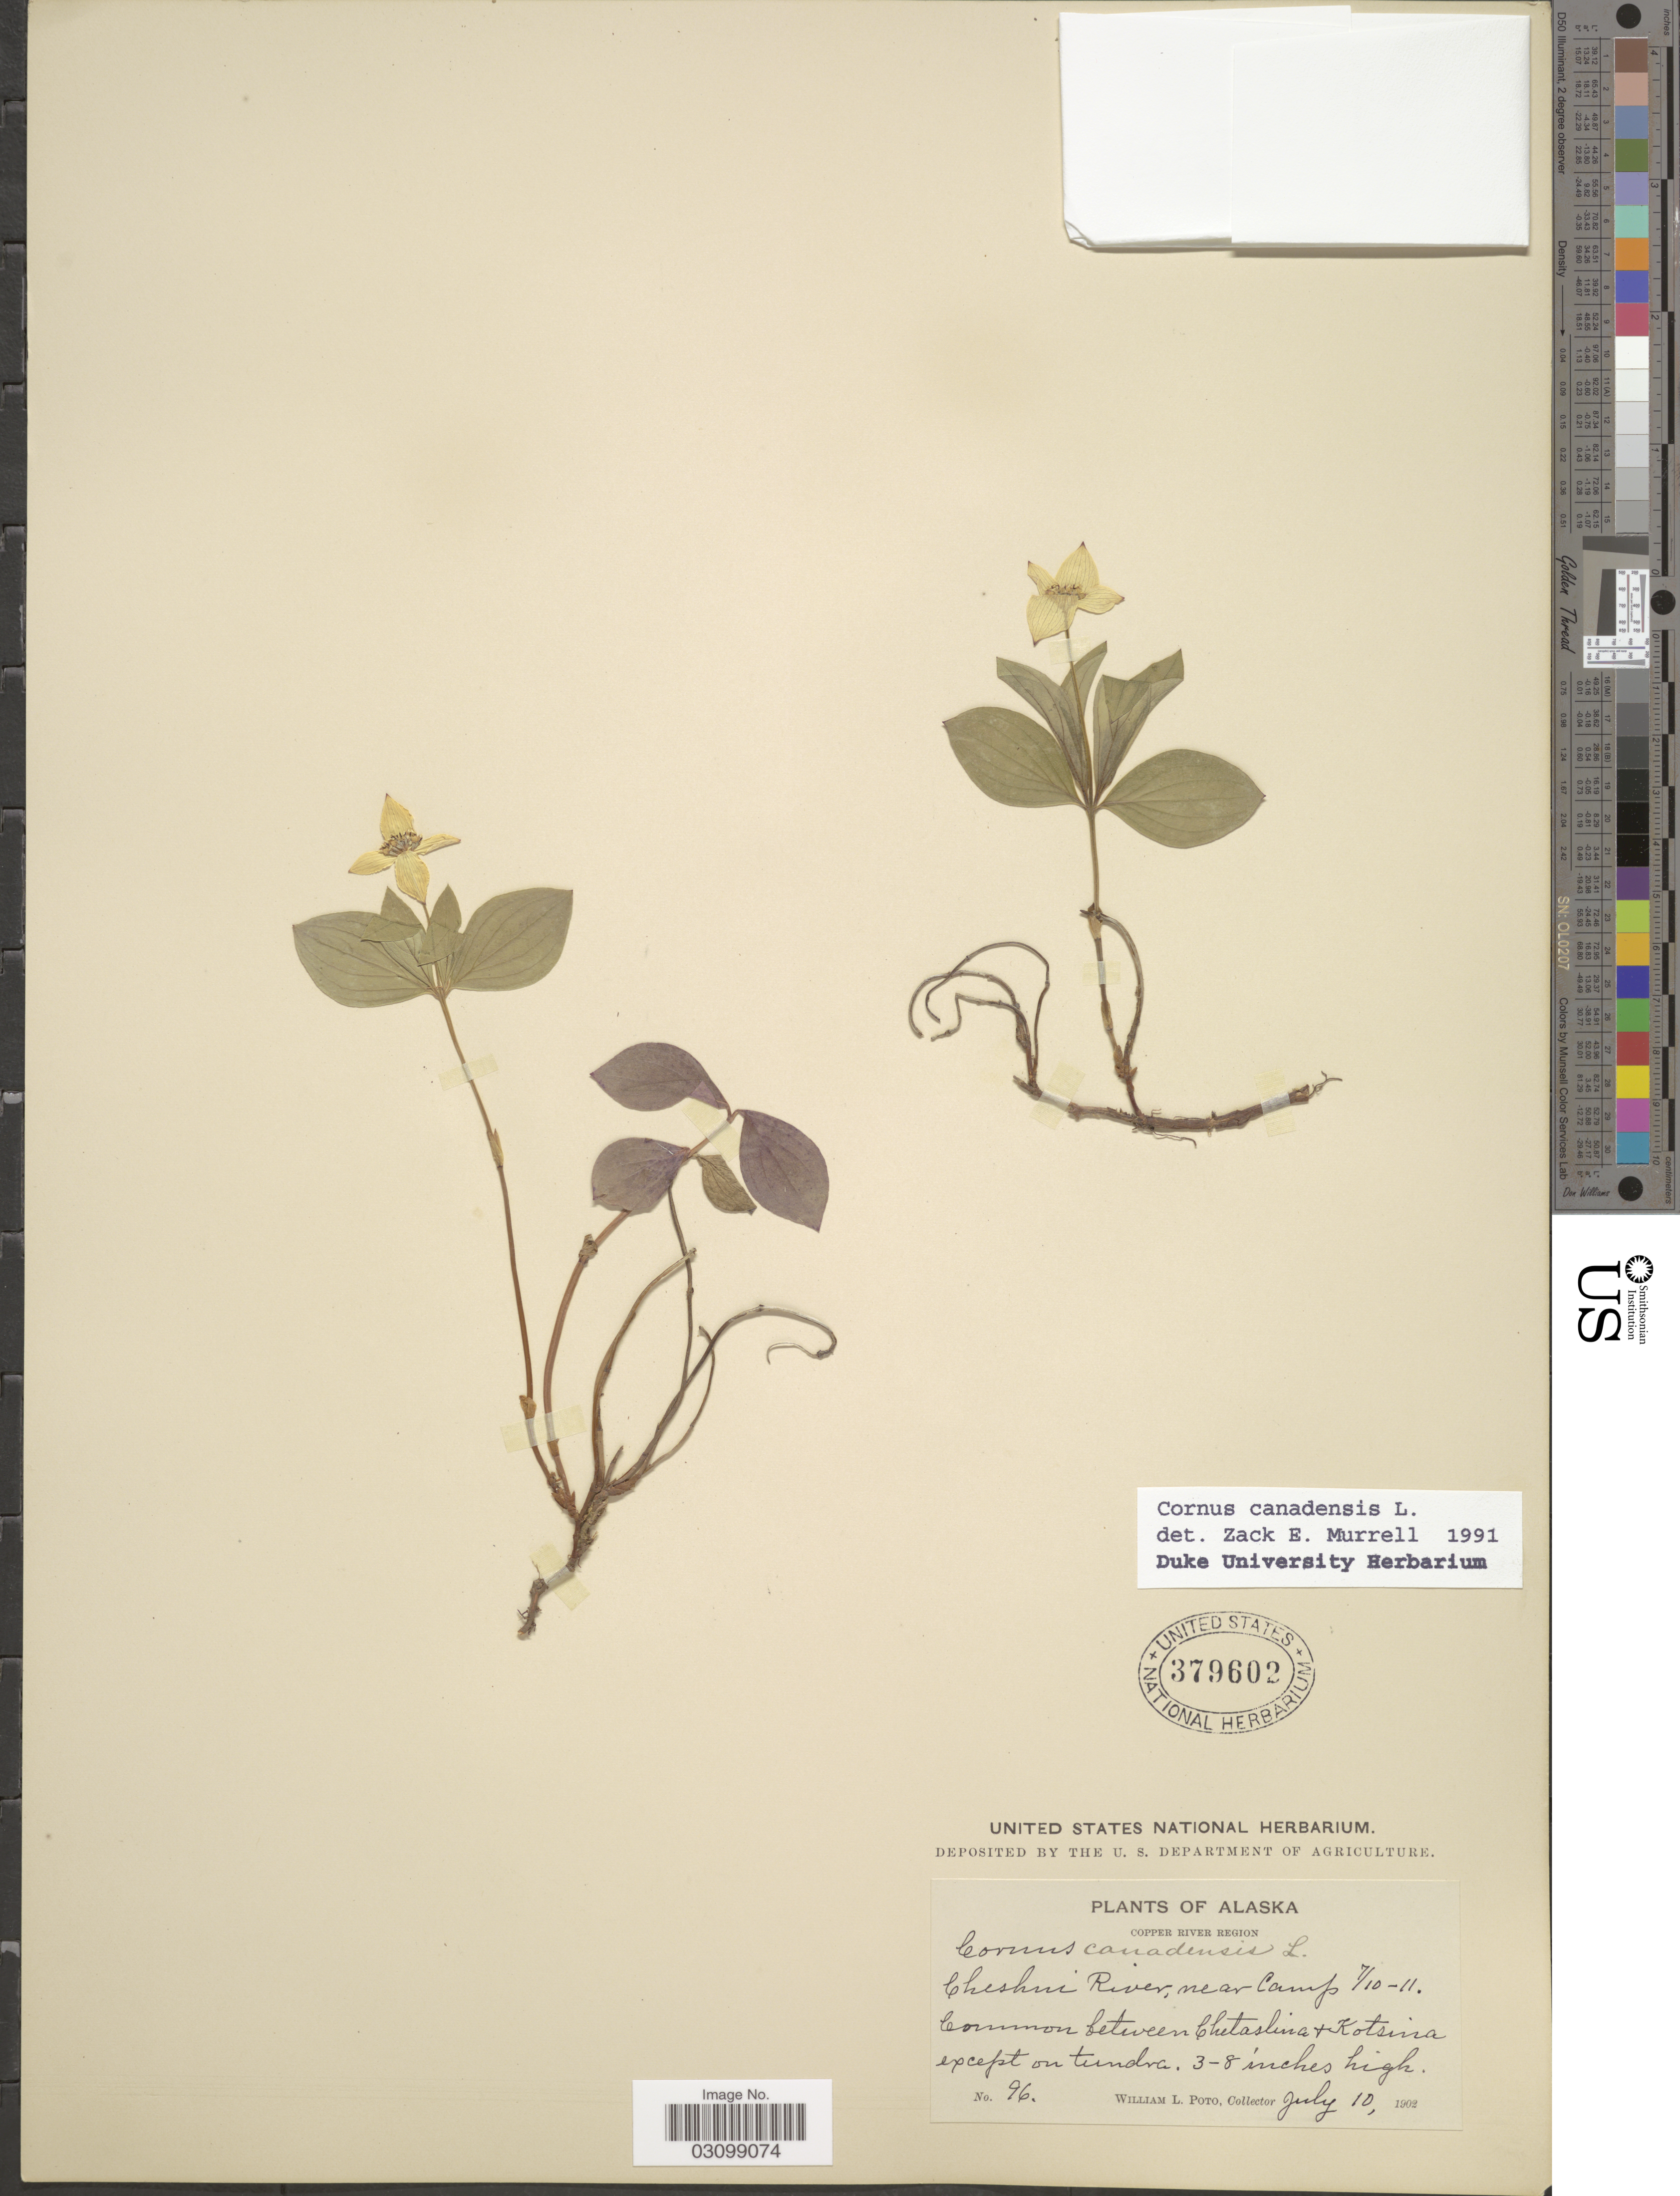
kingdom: Plantae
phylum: Tracheophyta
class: Magnoliopsida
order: Cornales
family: Cornaceae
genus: Cornus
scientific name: Cornus canadensis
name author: L.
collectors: W. Poto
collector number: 96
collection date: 1902-07-10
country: United States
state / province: Alaska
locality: Copper River Region. Common between Chetaslina & Kotsina except on tundra.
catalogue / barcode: US 379602